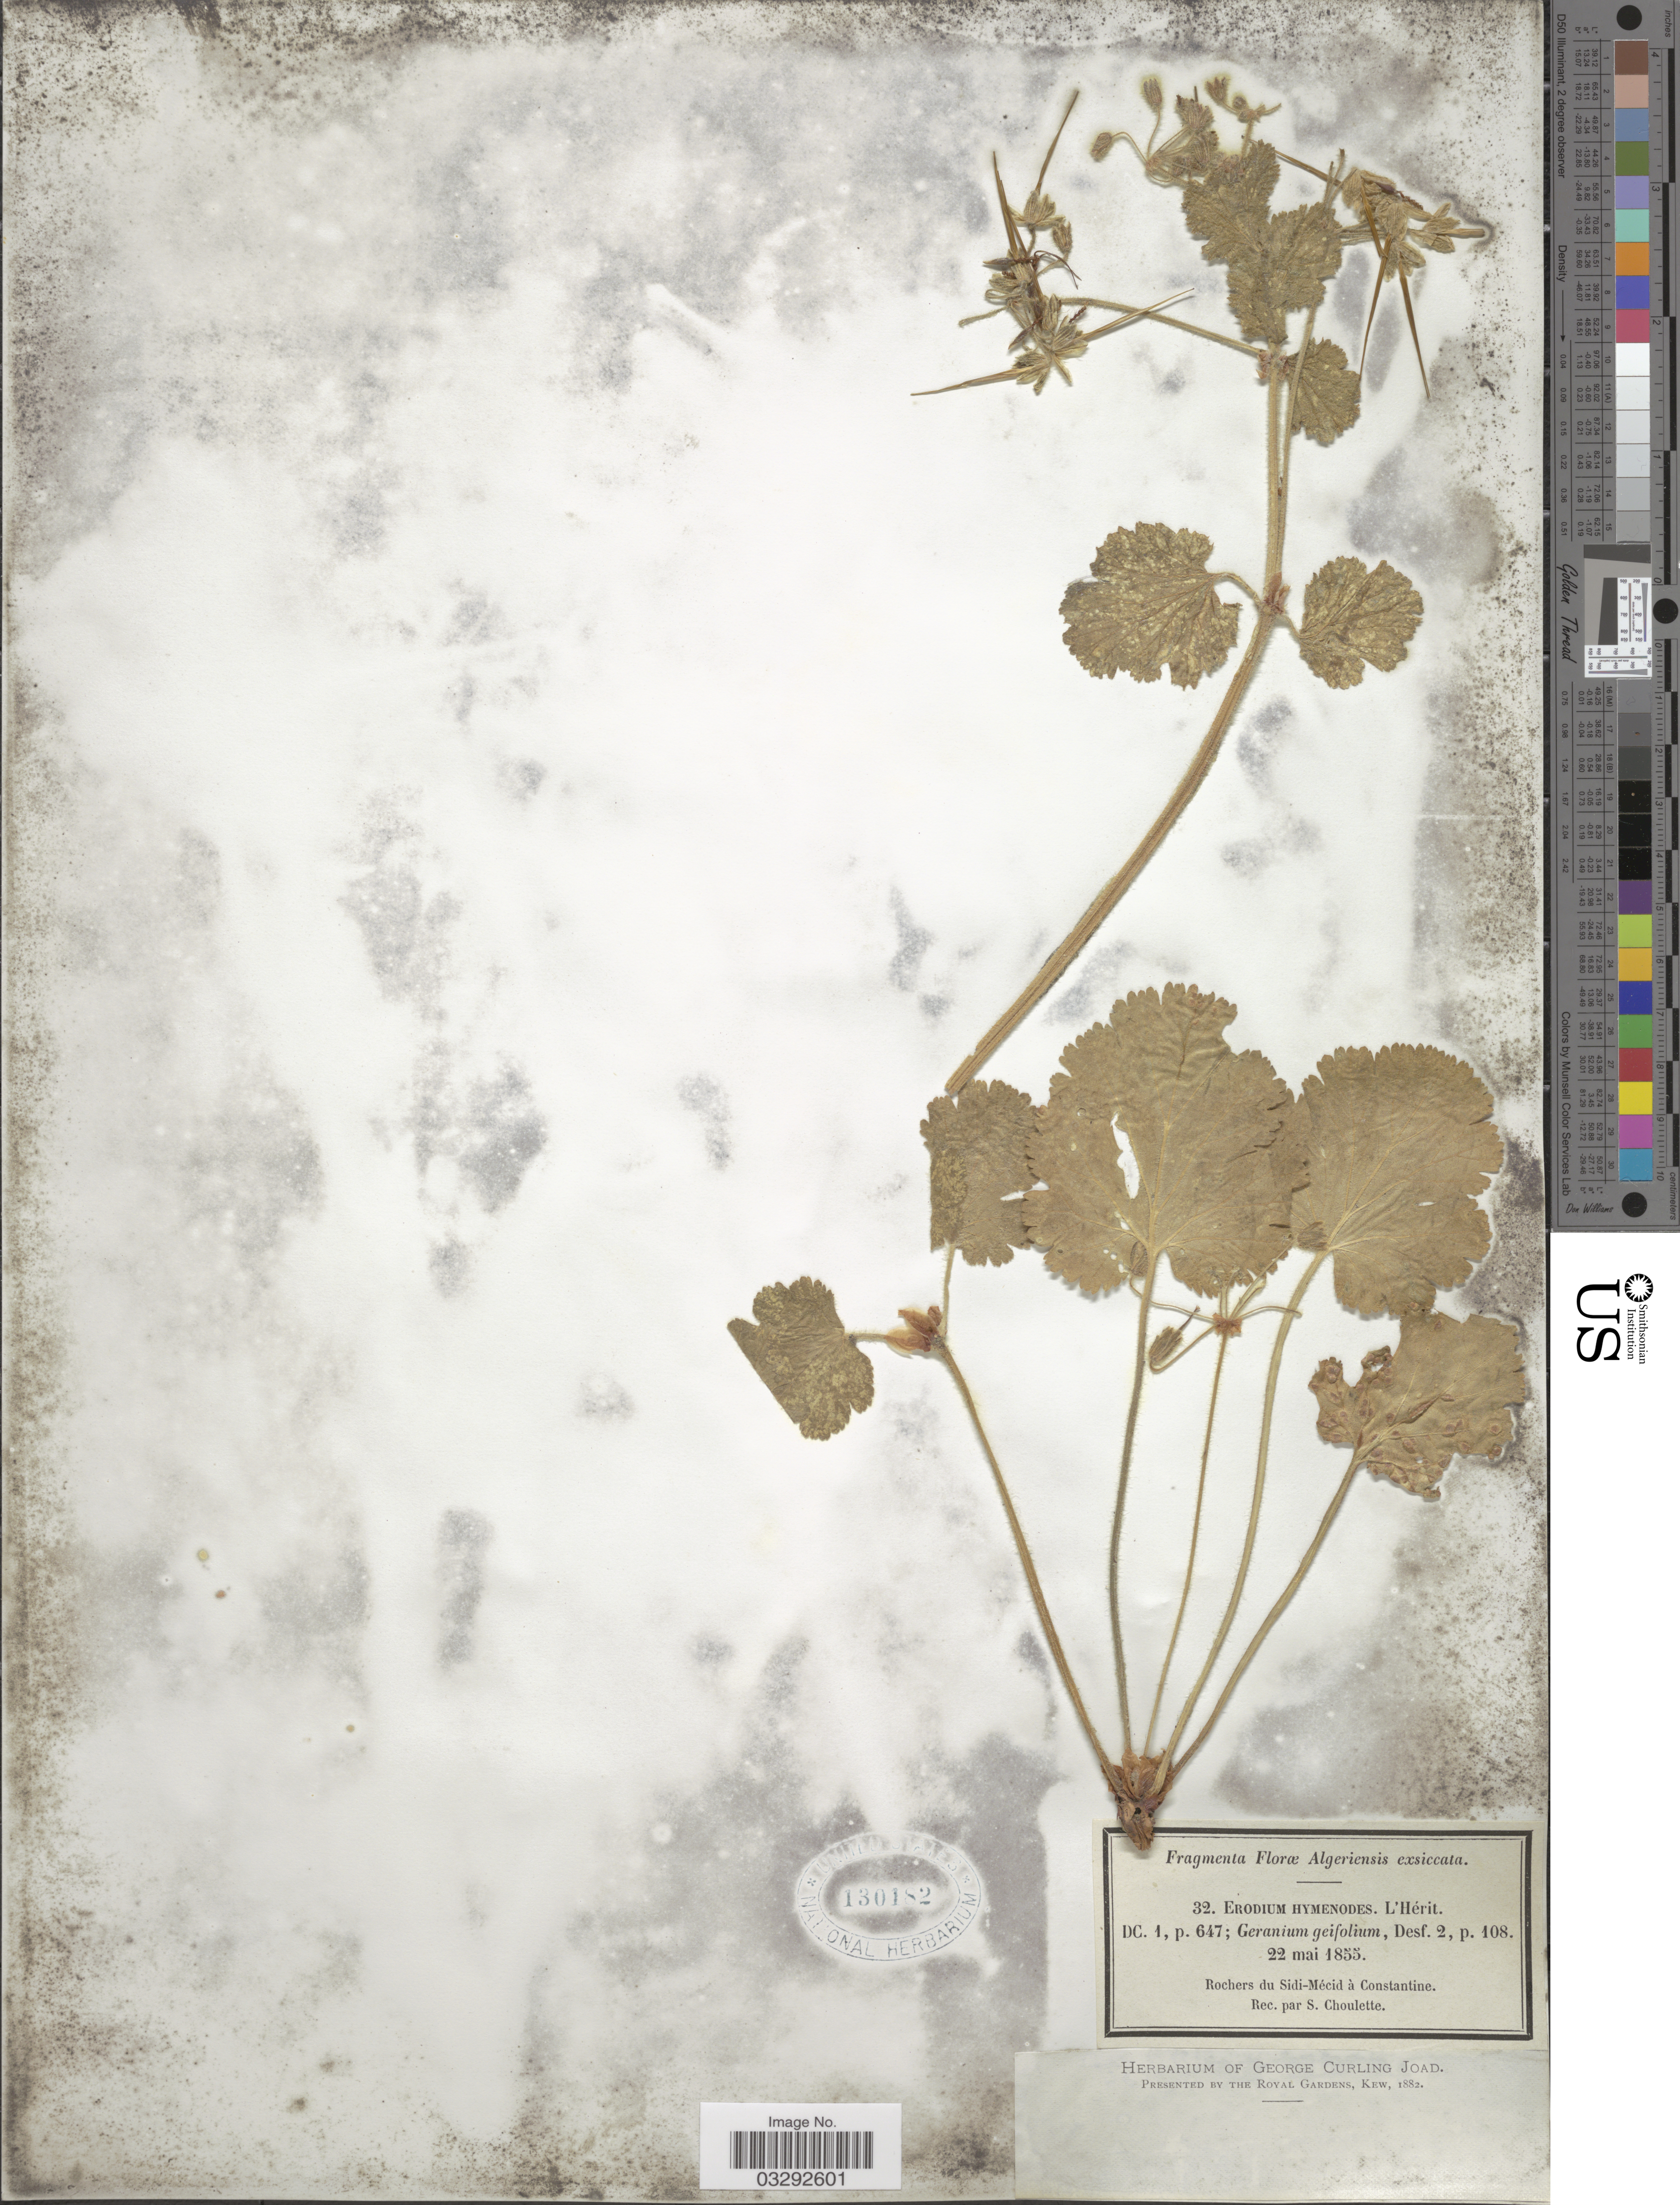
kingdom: Plantae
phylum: Tracheophyta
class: Magnoliopsida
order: Geraniales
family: Geraniaceae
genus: Erodium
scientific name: Erodium hymenodes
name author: L'Hér.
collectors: S. Choulette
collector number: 32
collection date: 1855-05-22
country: Algeria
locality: Rochers du Sidi-Mécid à Constantine.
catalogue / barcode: US 130182